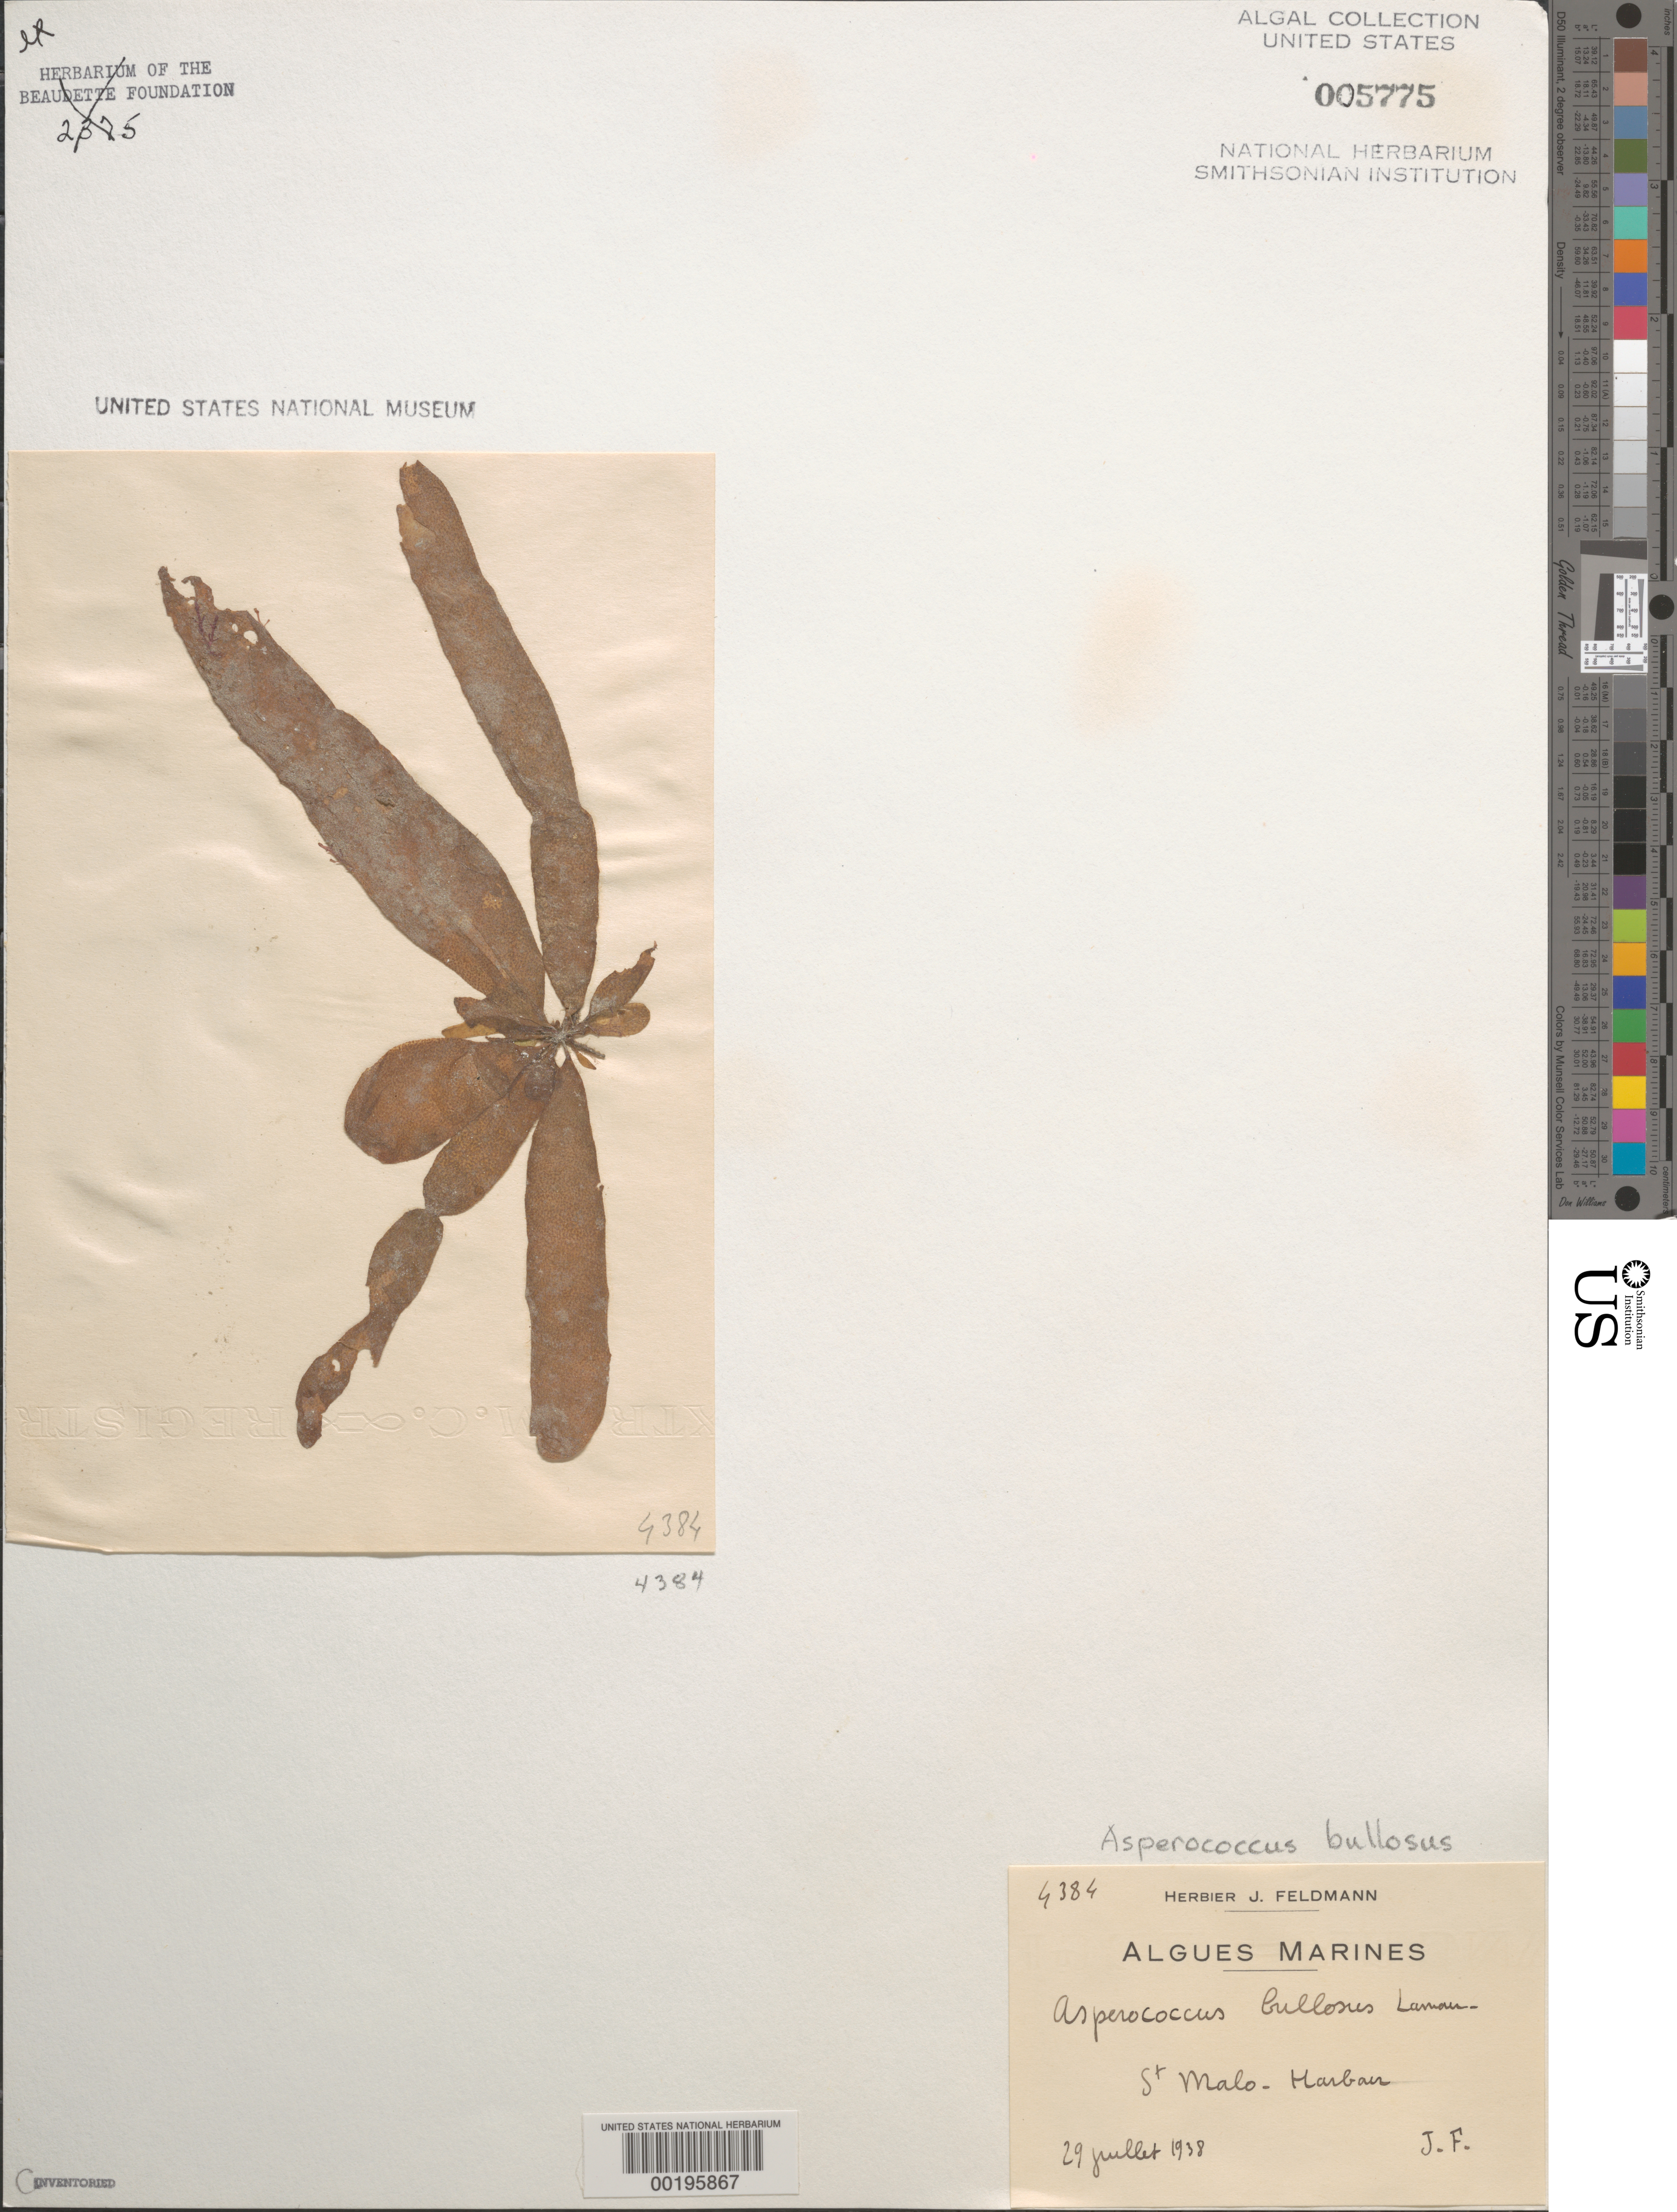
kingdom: Chromista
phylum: Ochrophyta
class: Phaeophyceae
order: Ectocarpales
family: Chordariaceae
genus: Asperococcus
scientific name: Asperococcus bullosus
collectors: J. Feldmann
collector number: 4384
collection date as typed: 29 Jul 1938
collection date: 1938-07-29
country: France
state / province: Bretagne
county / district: Ille-et-Vilaine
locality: St. Malo harbor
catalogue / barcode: US 5775